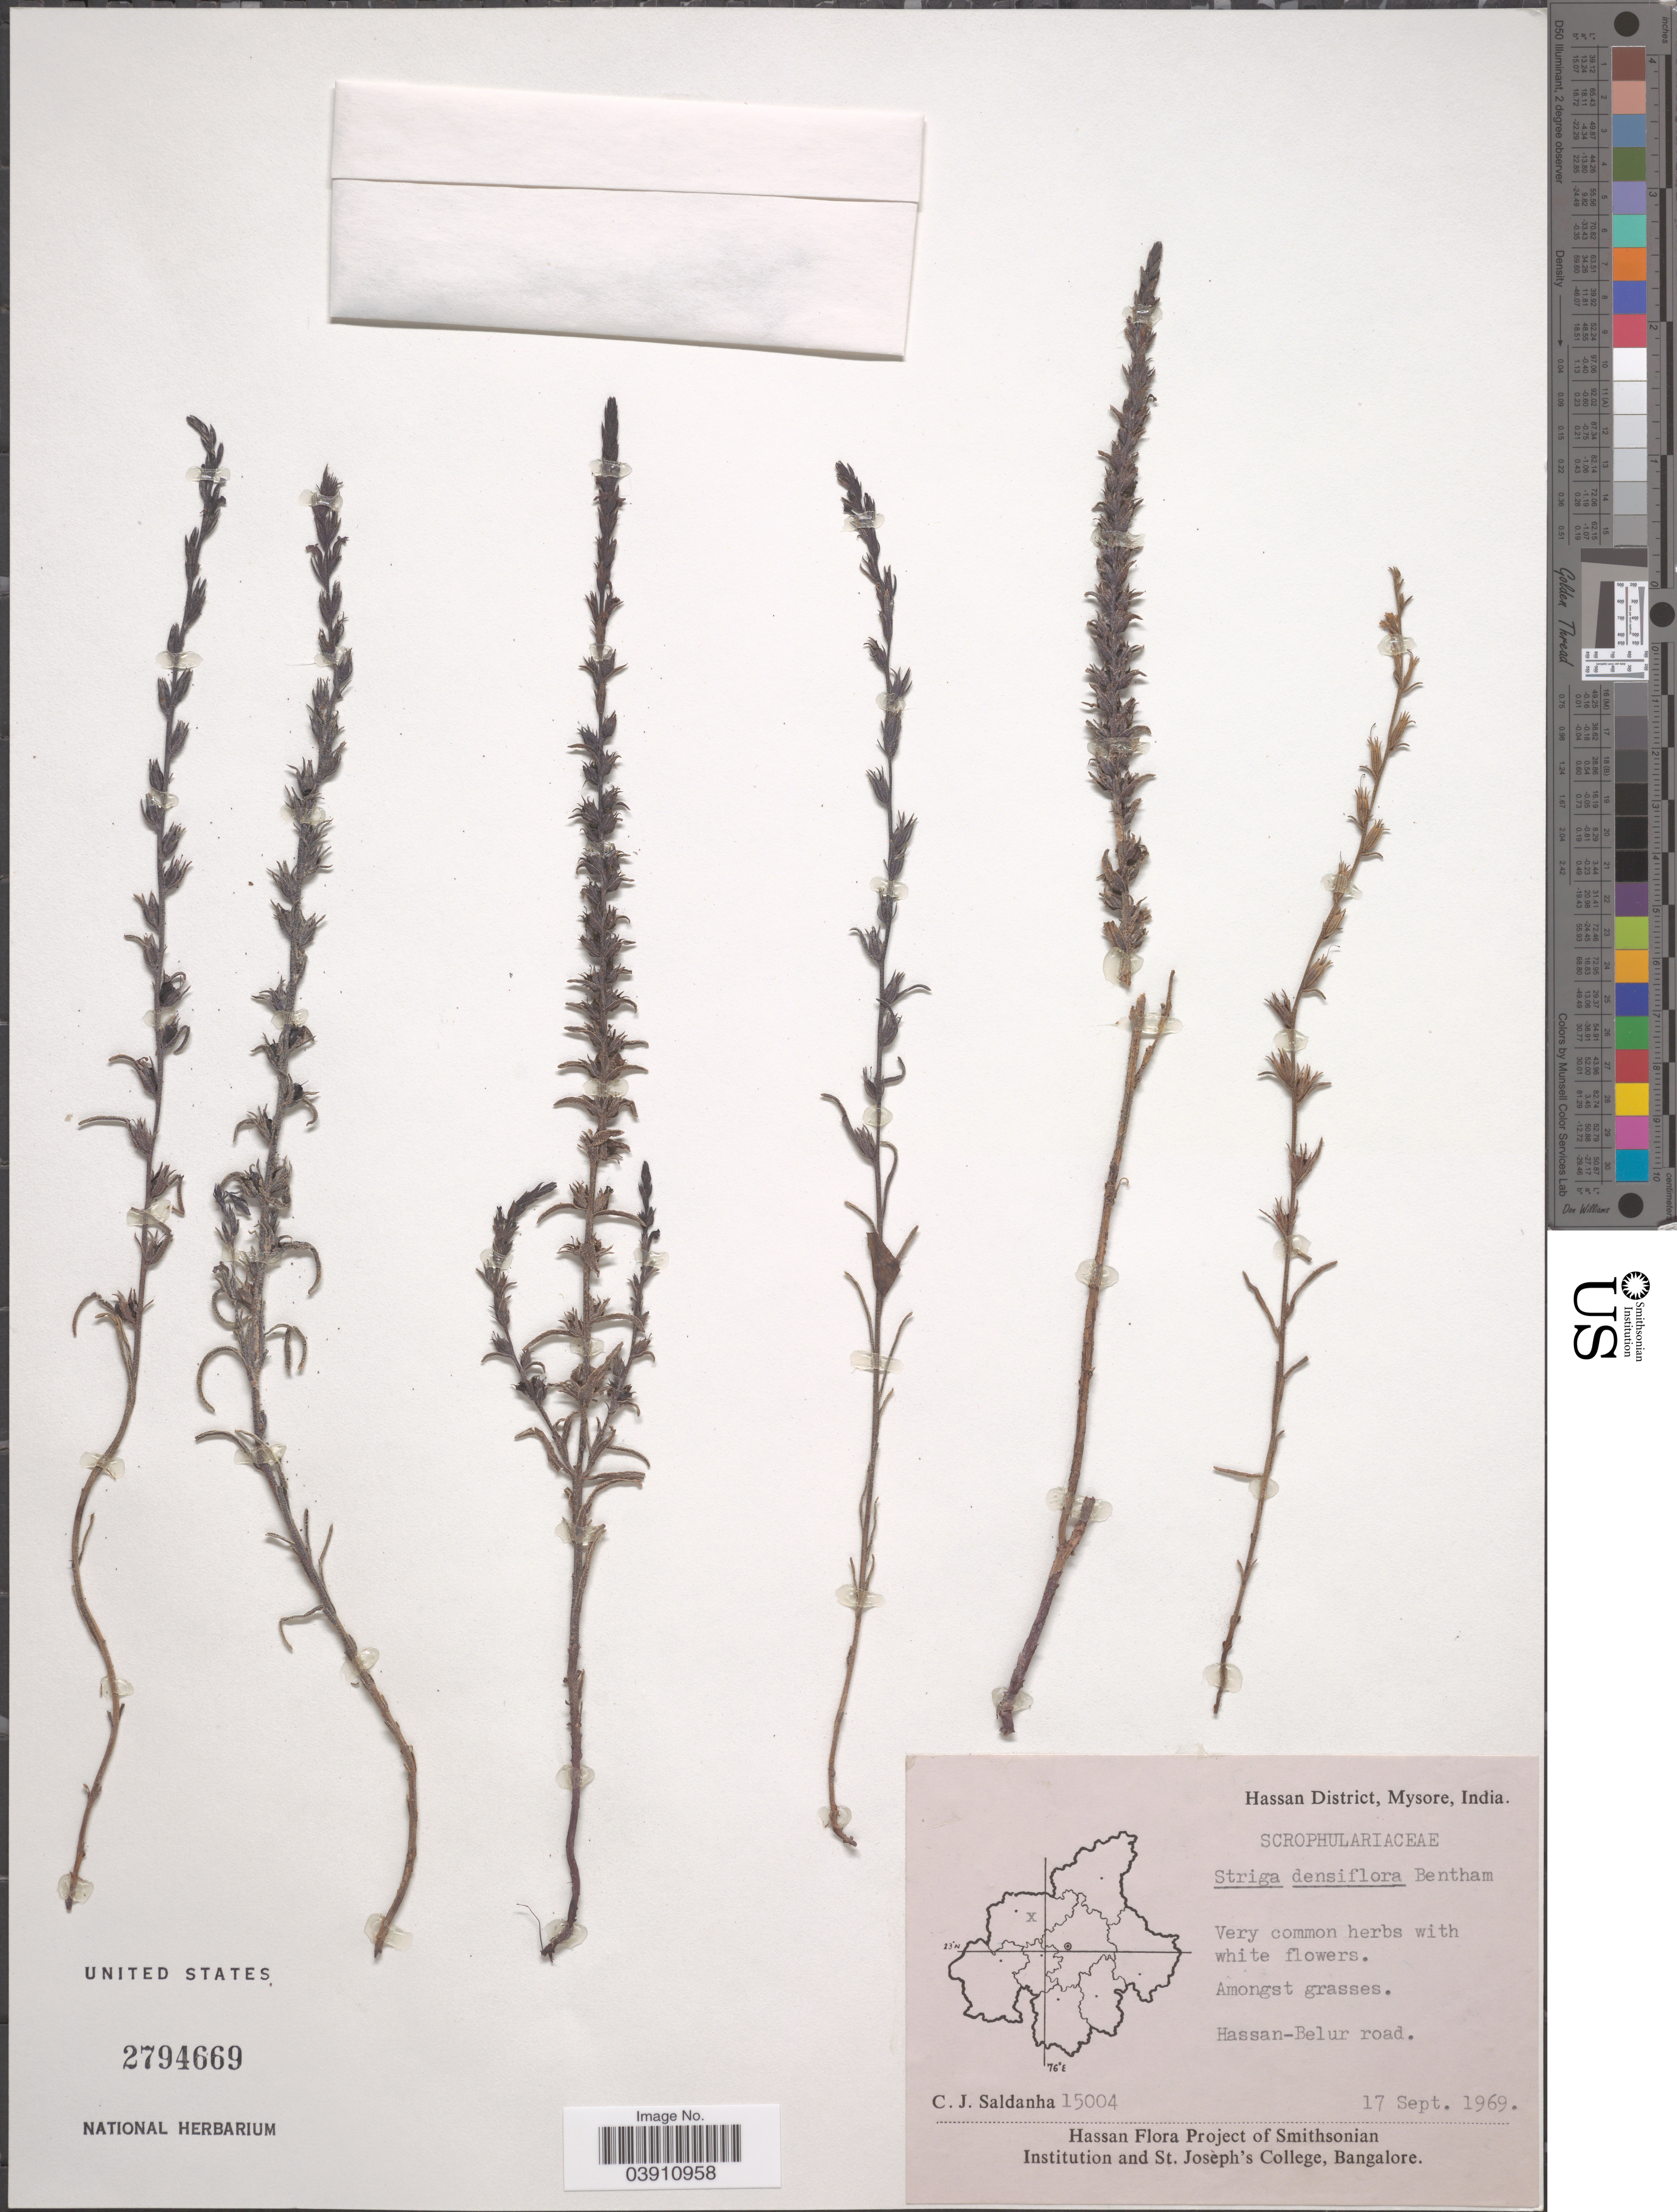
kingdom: Plantae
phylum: Tracheophyta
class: Magnoliopsida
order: Lamiales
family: Orobanchaceae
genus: Striga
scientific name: Striga densiflora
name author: (Benth.) Benth.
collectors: C. J. Saldanha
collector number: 15004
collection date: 1969-09-17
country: India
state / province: Karnataka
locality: Hassan District, Mysore. Hassan-Belur road.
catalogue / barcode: US 2794669